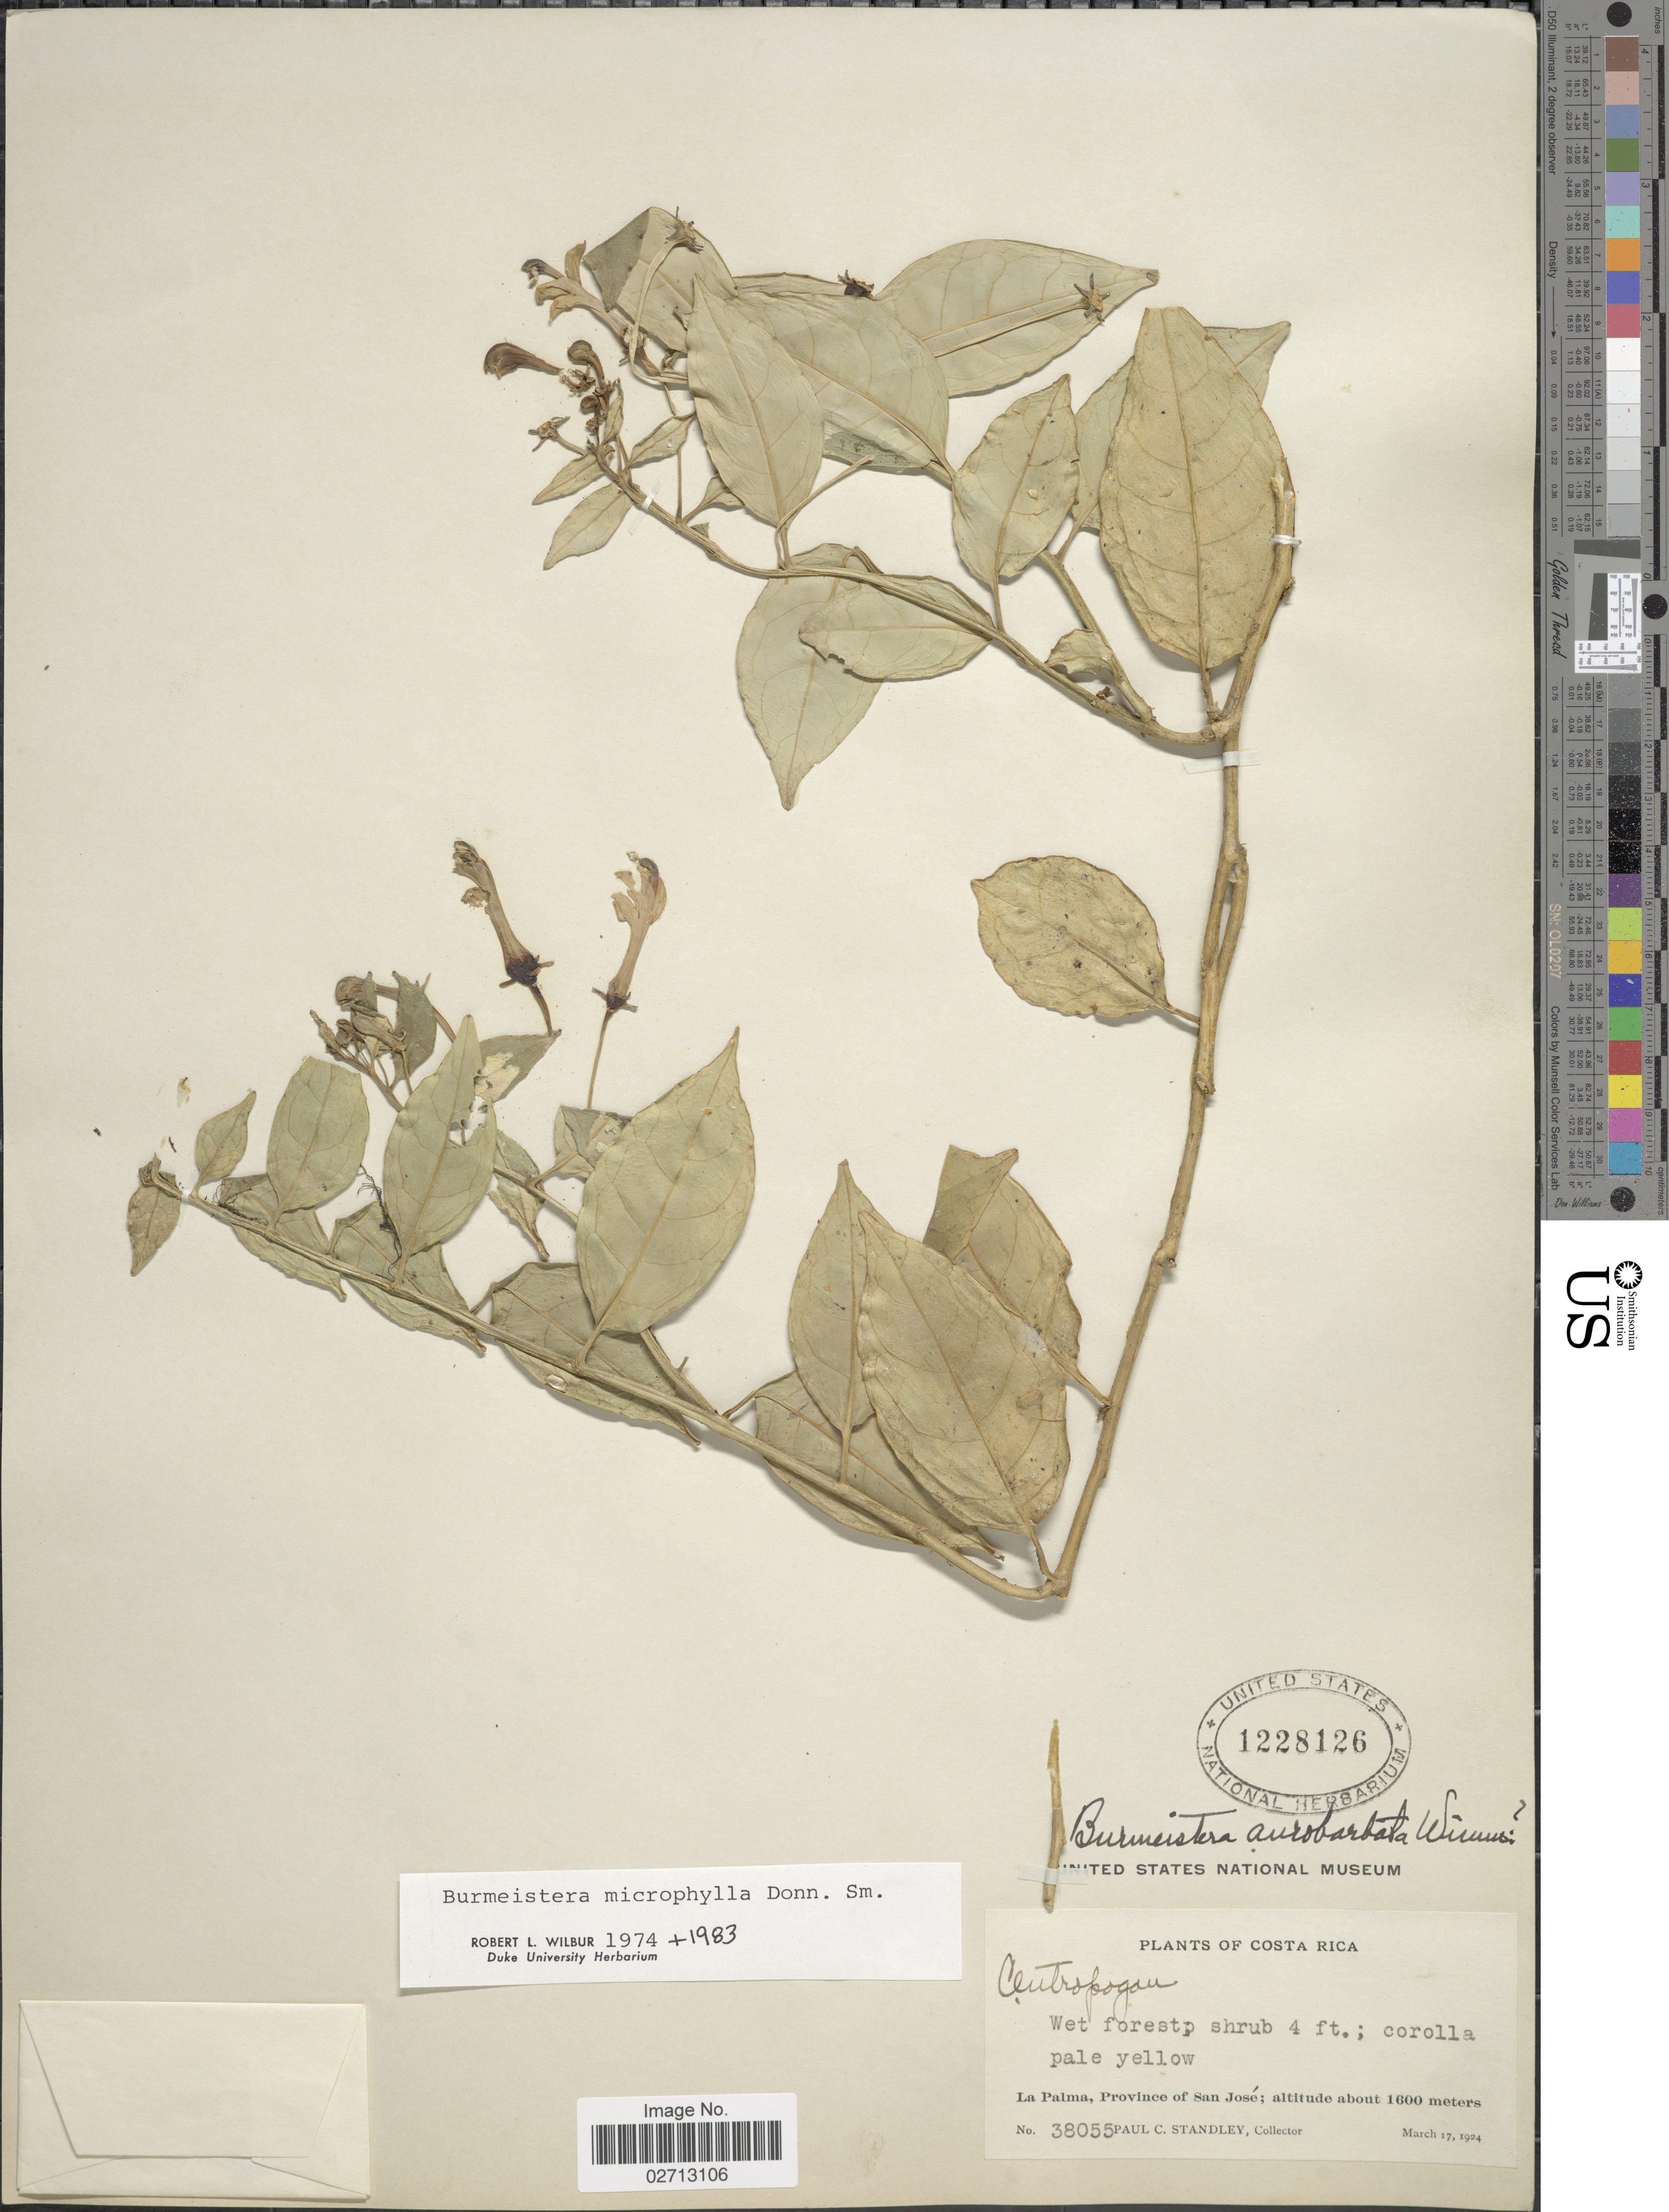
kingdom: Plantae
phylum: Tracheophyta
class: Magnoliopsida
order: Asterales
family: Campanulaceae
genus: Burmeistera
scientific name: Burmeistera microphylla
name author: Donn. Sm.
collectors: P. C. Standley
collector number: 38055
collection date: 1924-03-17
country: Costa Rica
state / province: San José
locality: La Palma.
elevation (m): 1600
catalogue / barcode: US 1228126